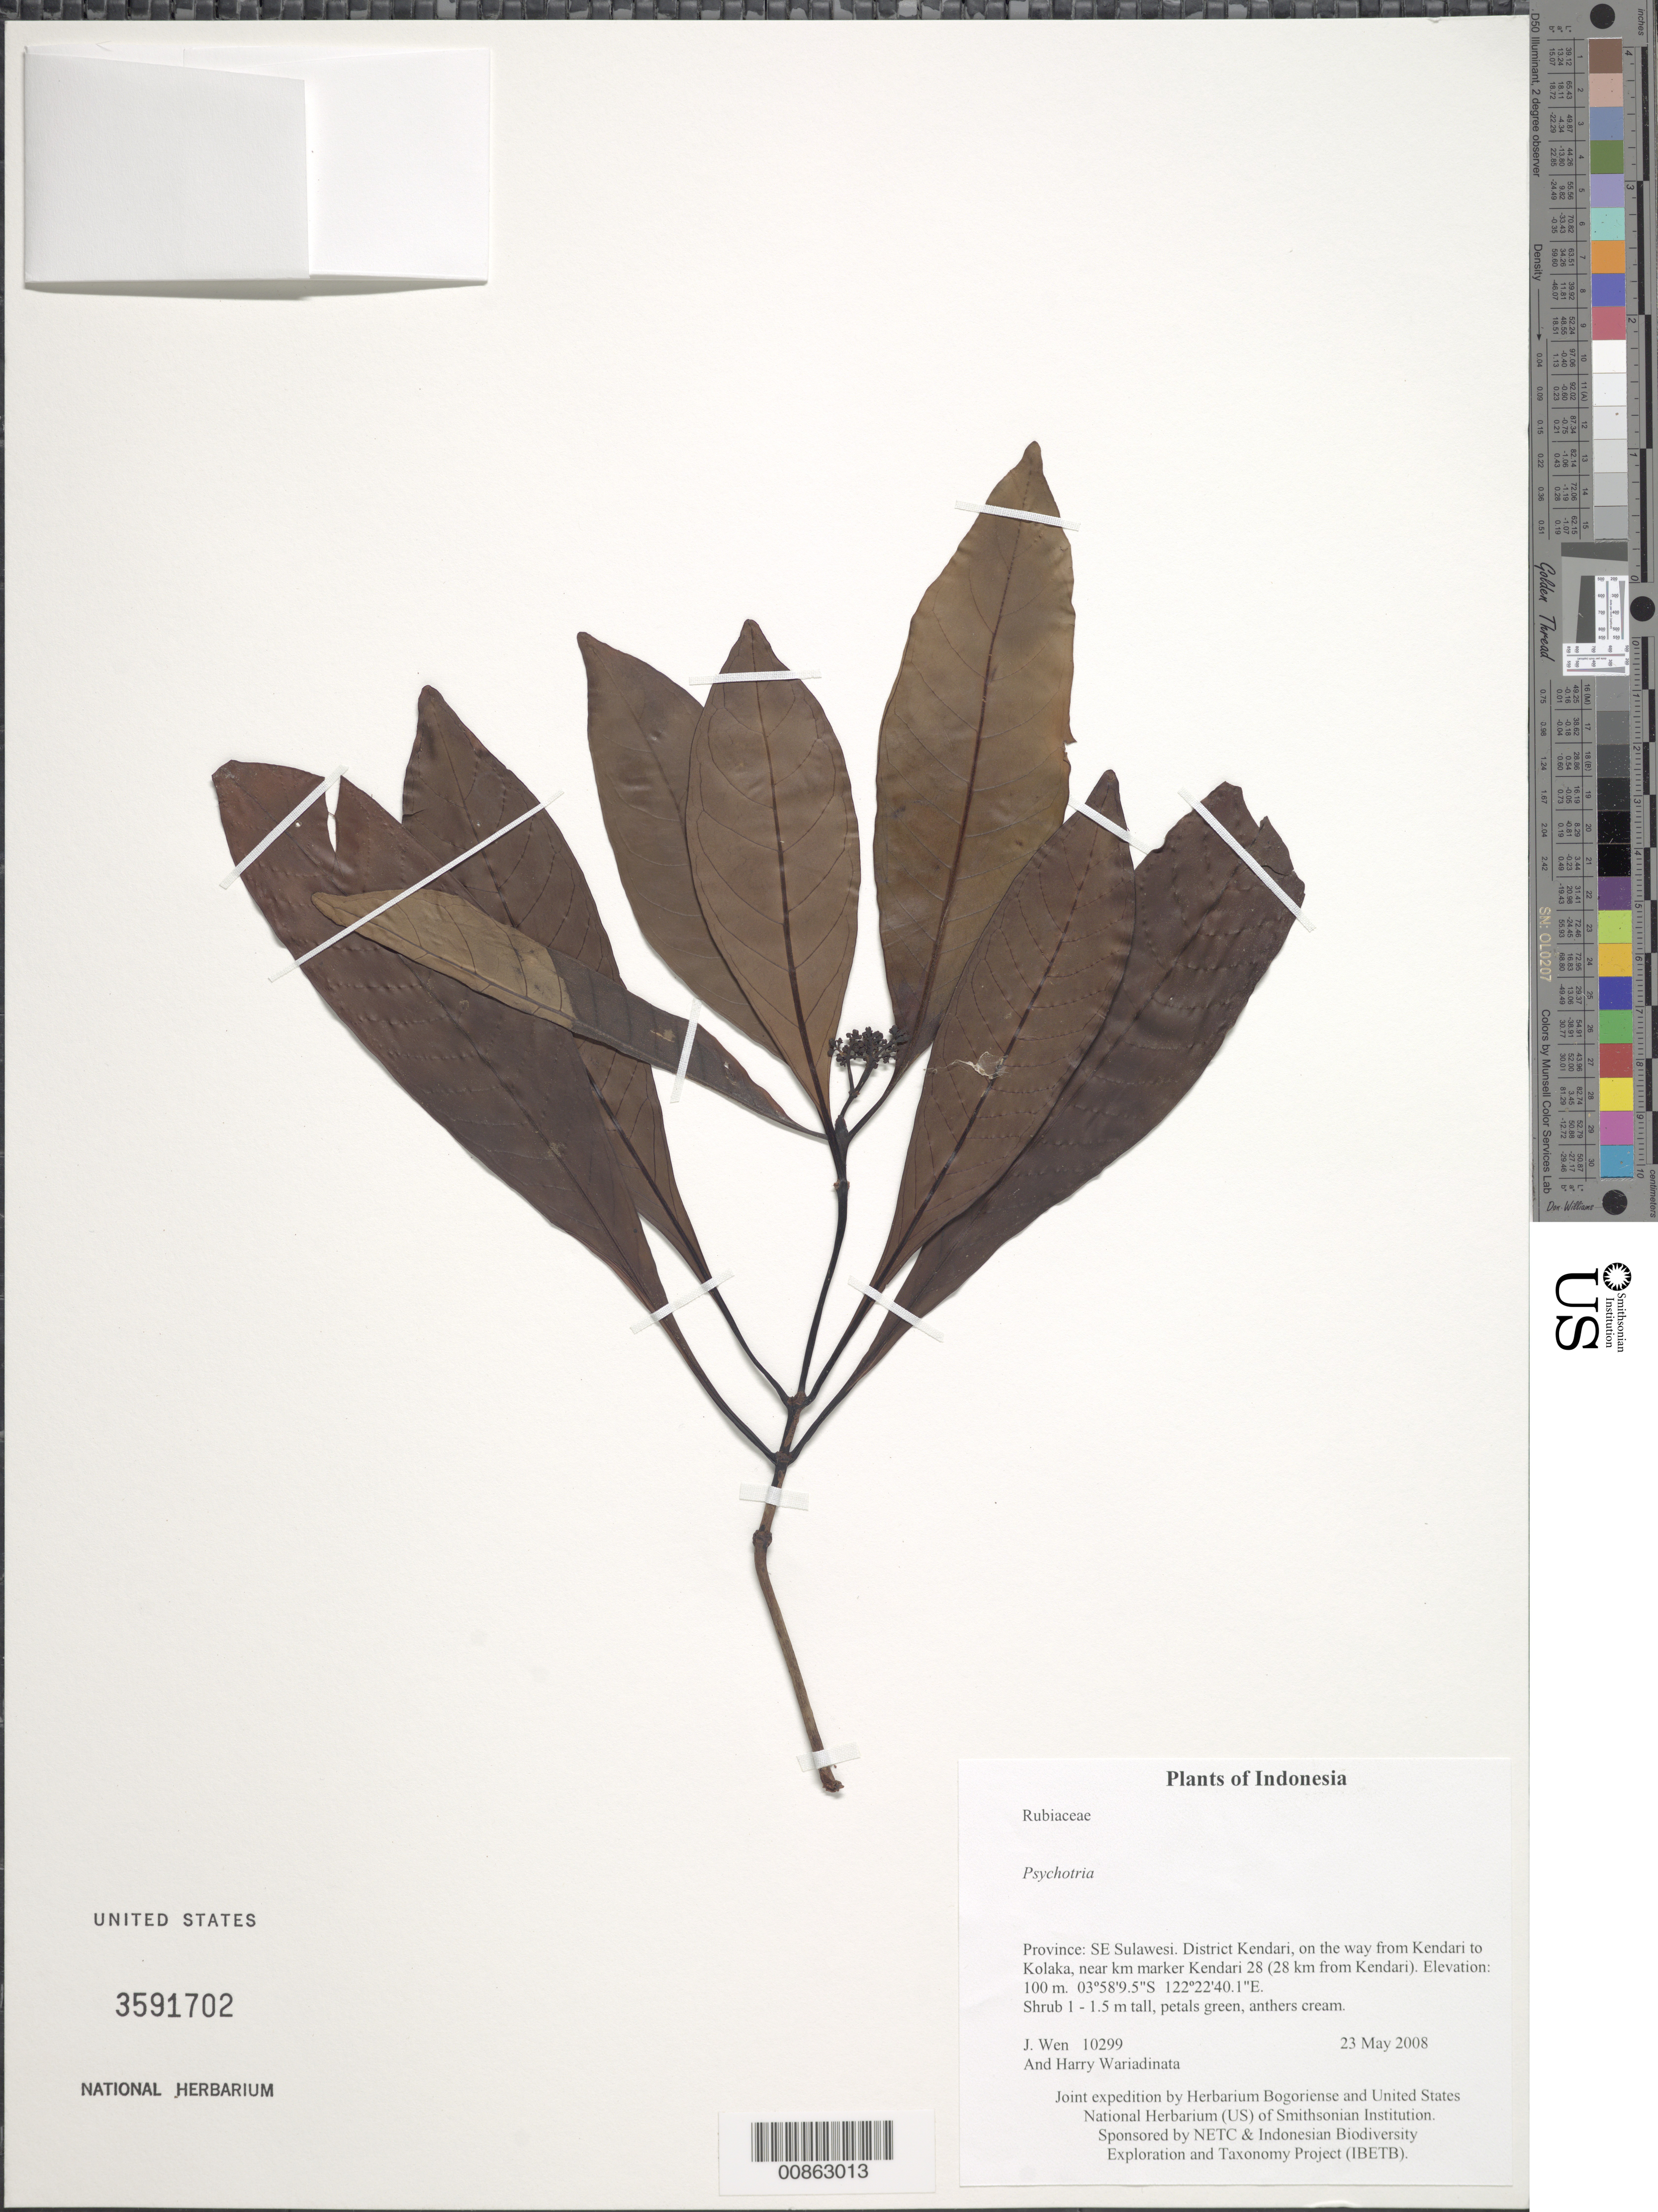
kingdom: Plantae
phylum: Tracheophyta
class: Magnoliopsida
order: Gentianales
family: Rubiaceae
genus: Psychotria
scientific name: Psychotria sp.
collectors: J. Wen & H. Wariadinata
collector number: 10299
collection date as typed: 23 May 2008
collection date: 2008-05-23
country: Indonesia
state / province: Sulawesi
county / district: Sulawesi Tenggara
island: Sulawesi [Celebes]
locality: District Kendari, on the way from Kendari to Kolaka, near km marker Kendari 28 (28 km from Kendari).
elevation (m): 100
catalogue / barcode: US 3591702